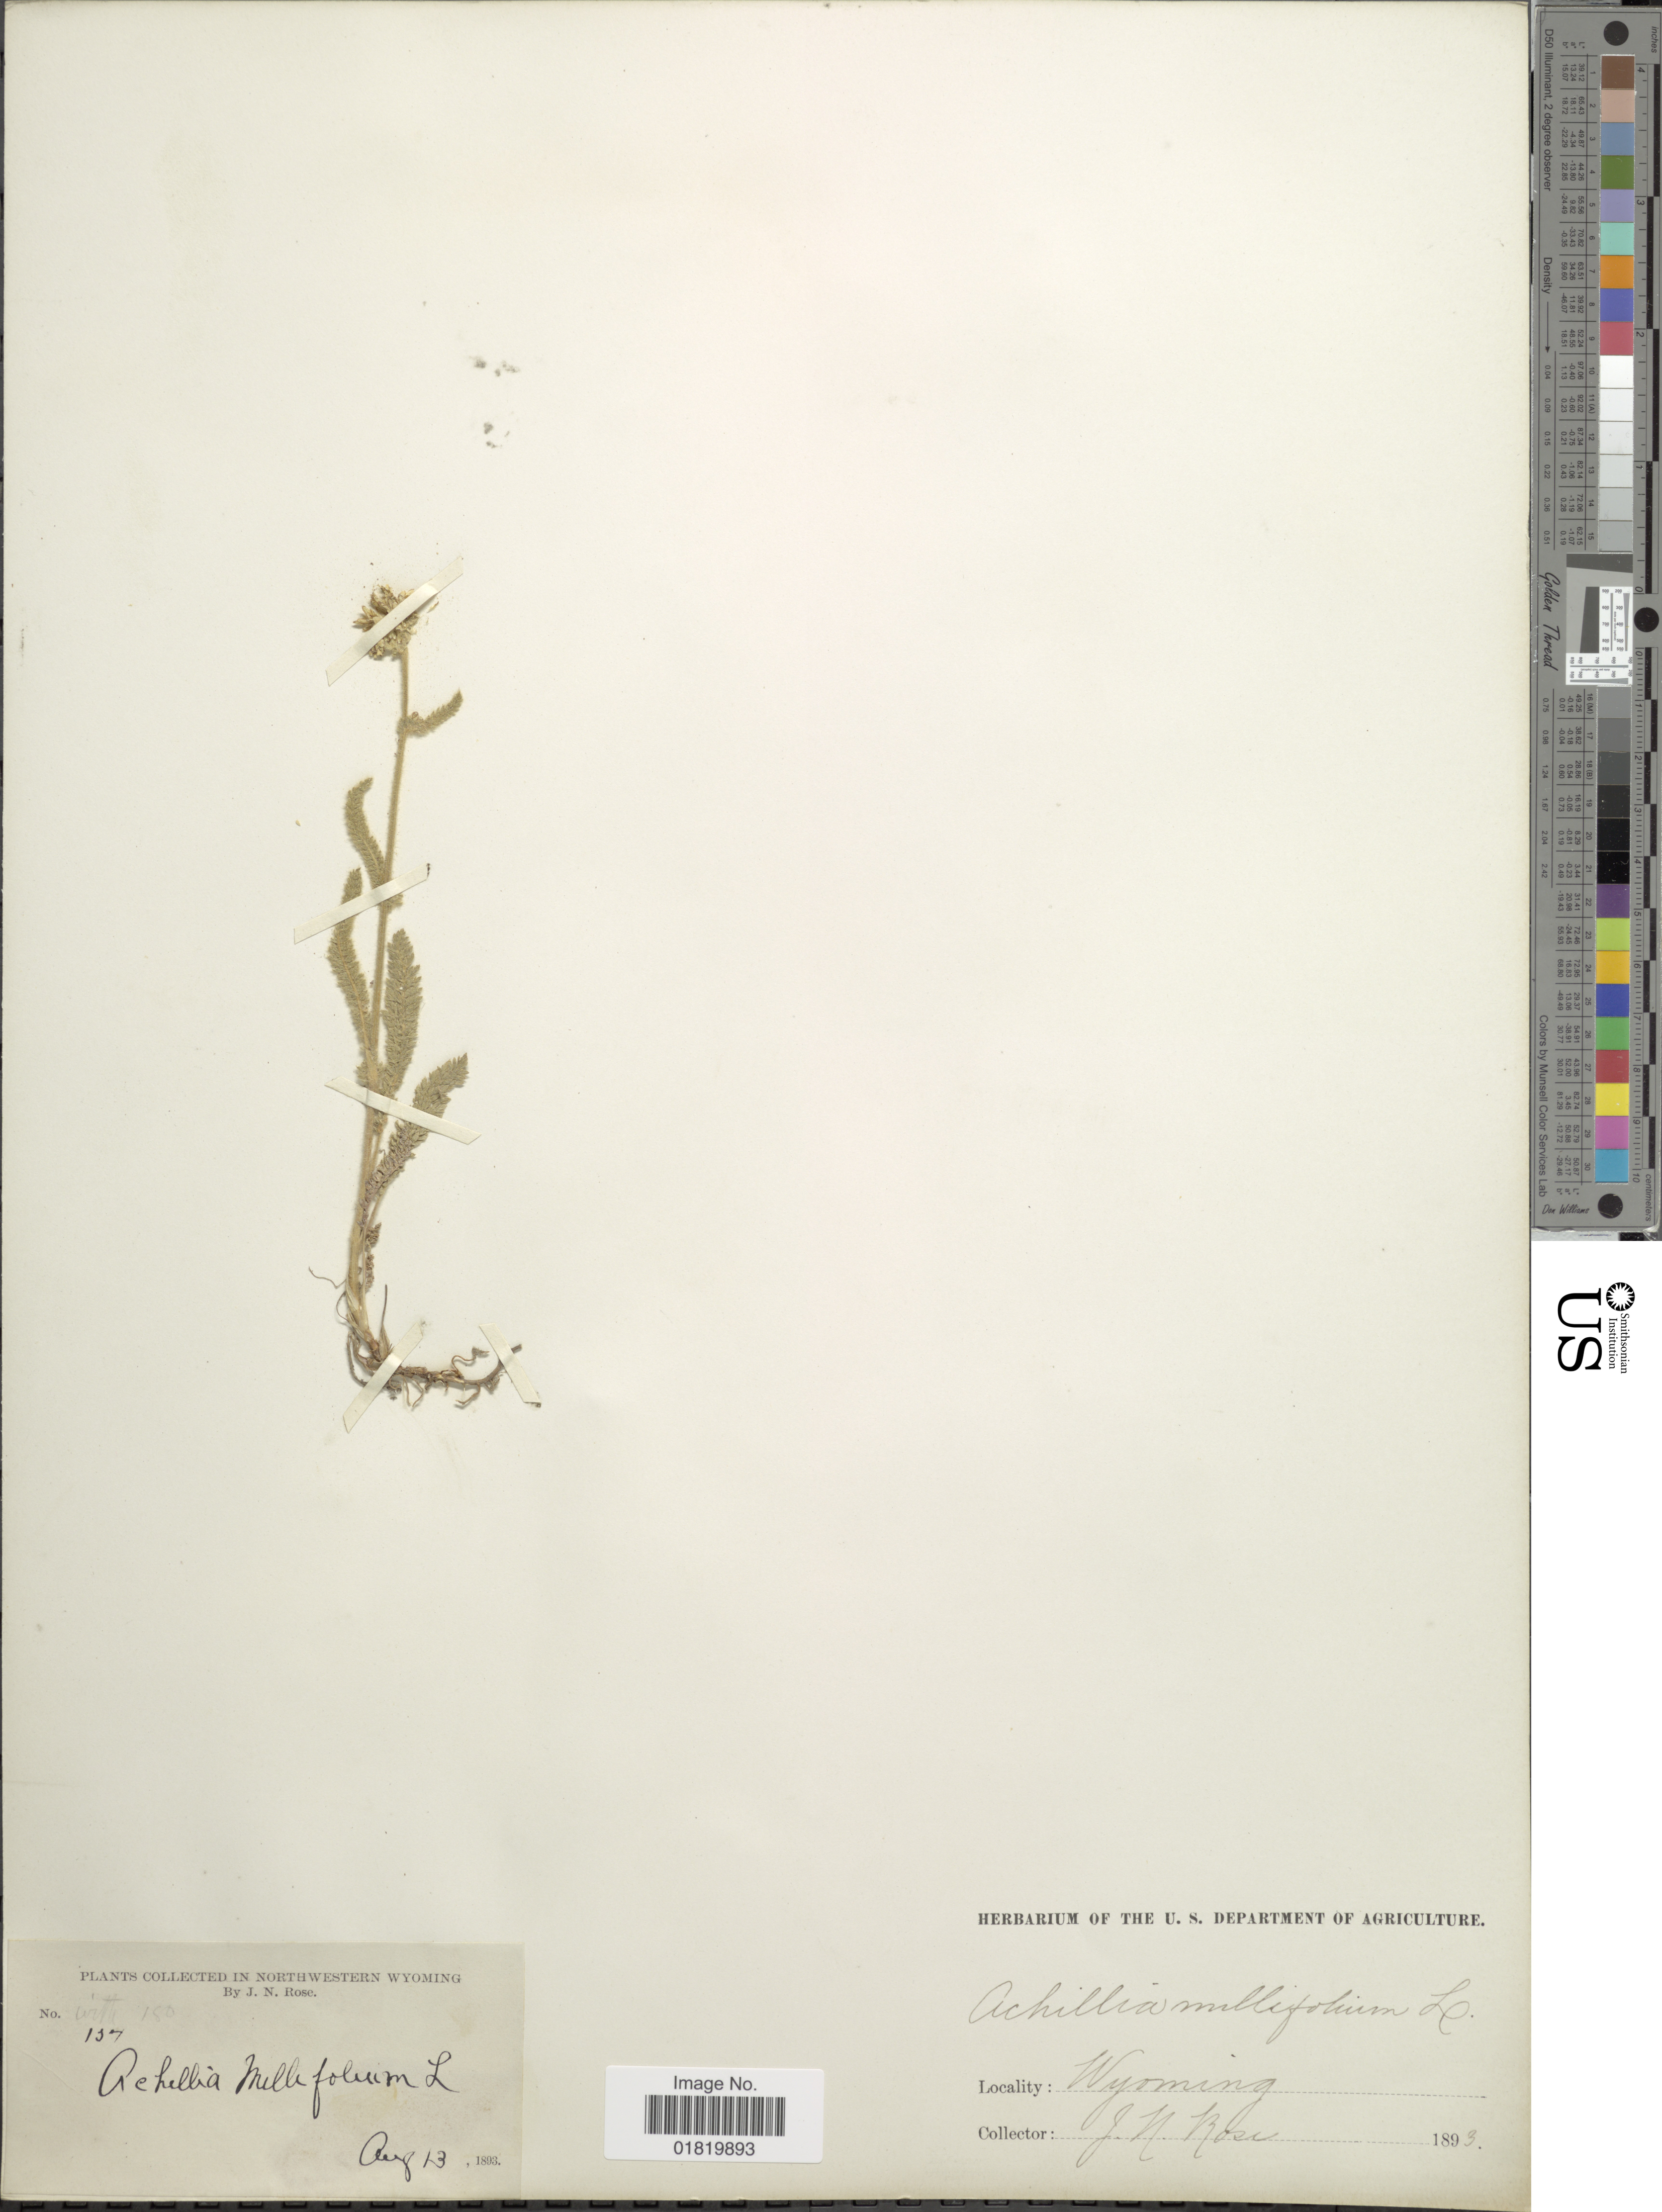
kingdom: Plantae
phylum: Tracheophyta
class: Magnoliopsida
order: Asterales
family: Asteraceae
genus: Achillea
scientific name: Achillea lanulosa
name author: Nutt.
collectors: J. N. Rose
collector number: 157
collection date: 1893-08-13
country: United States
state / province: Wyoming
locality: Northwestern Wyoming